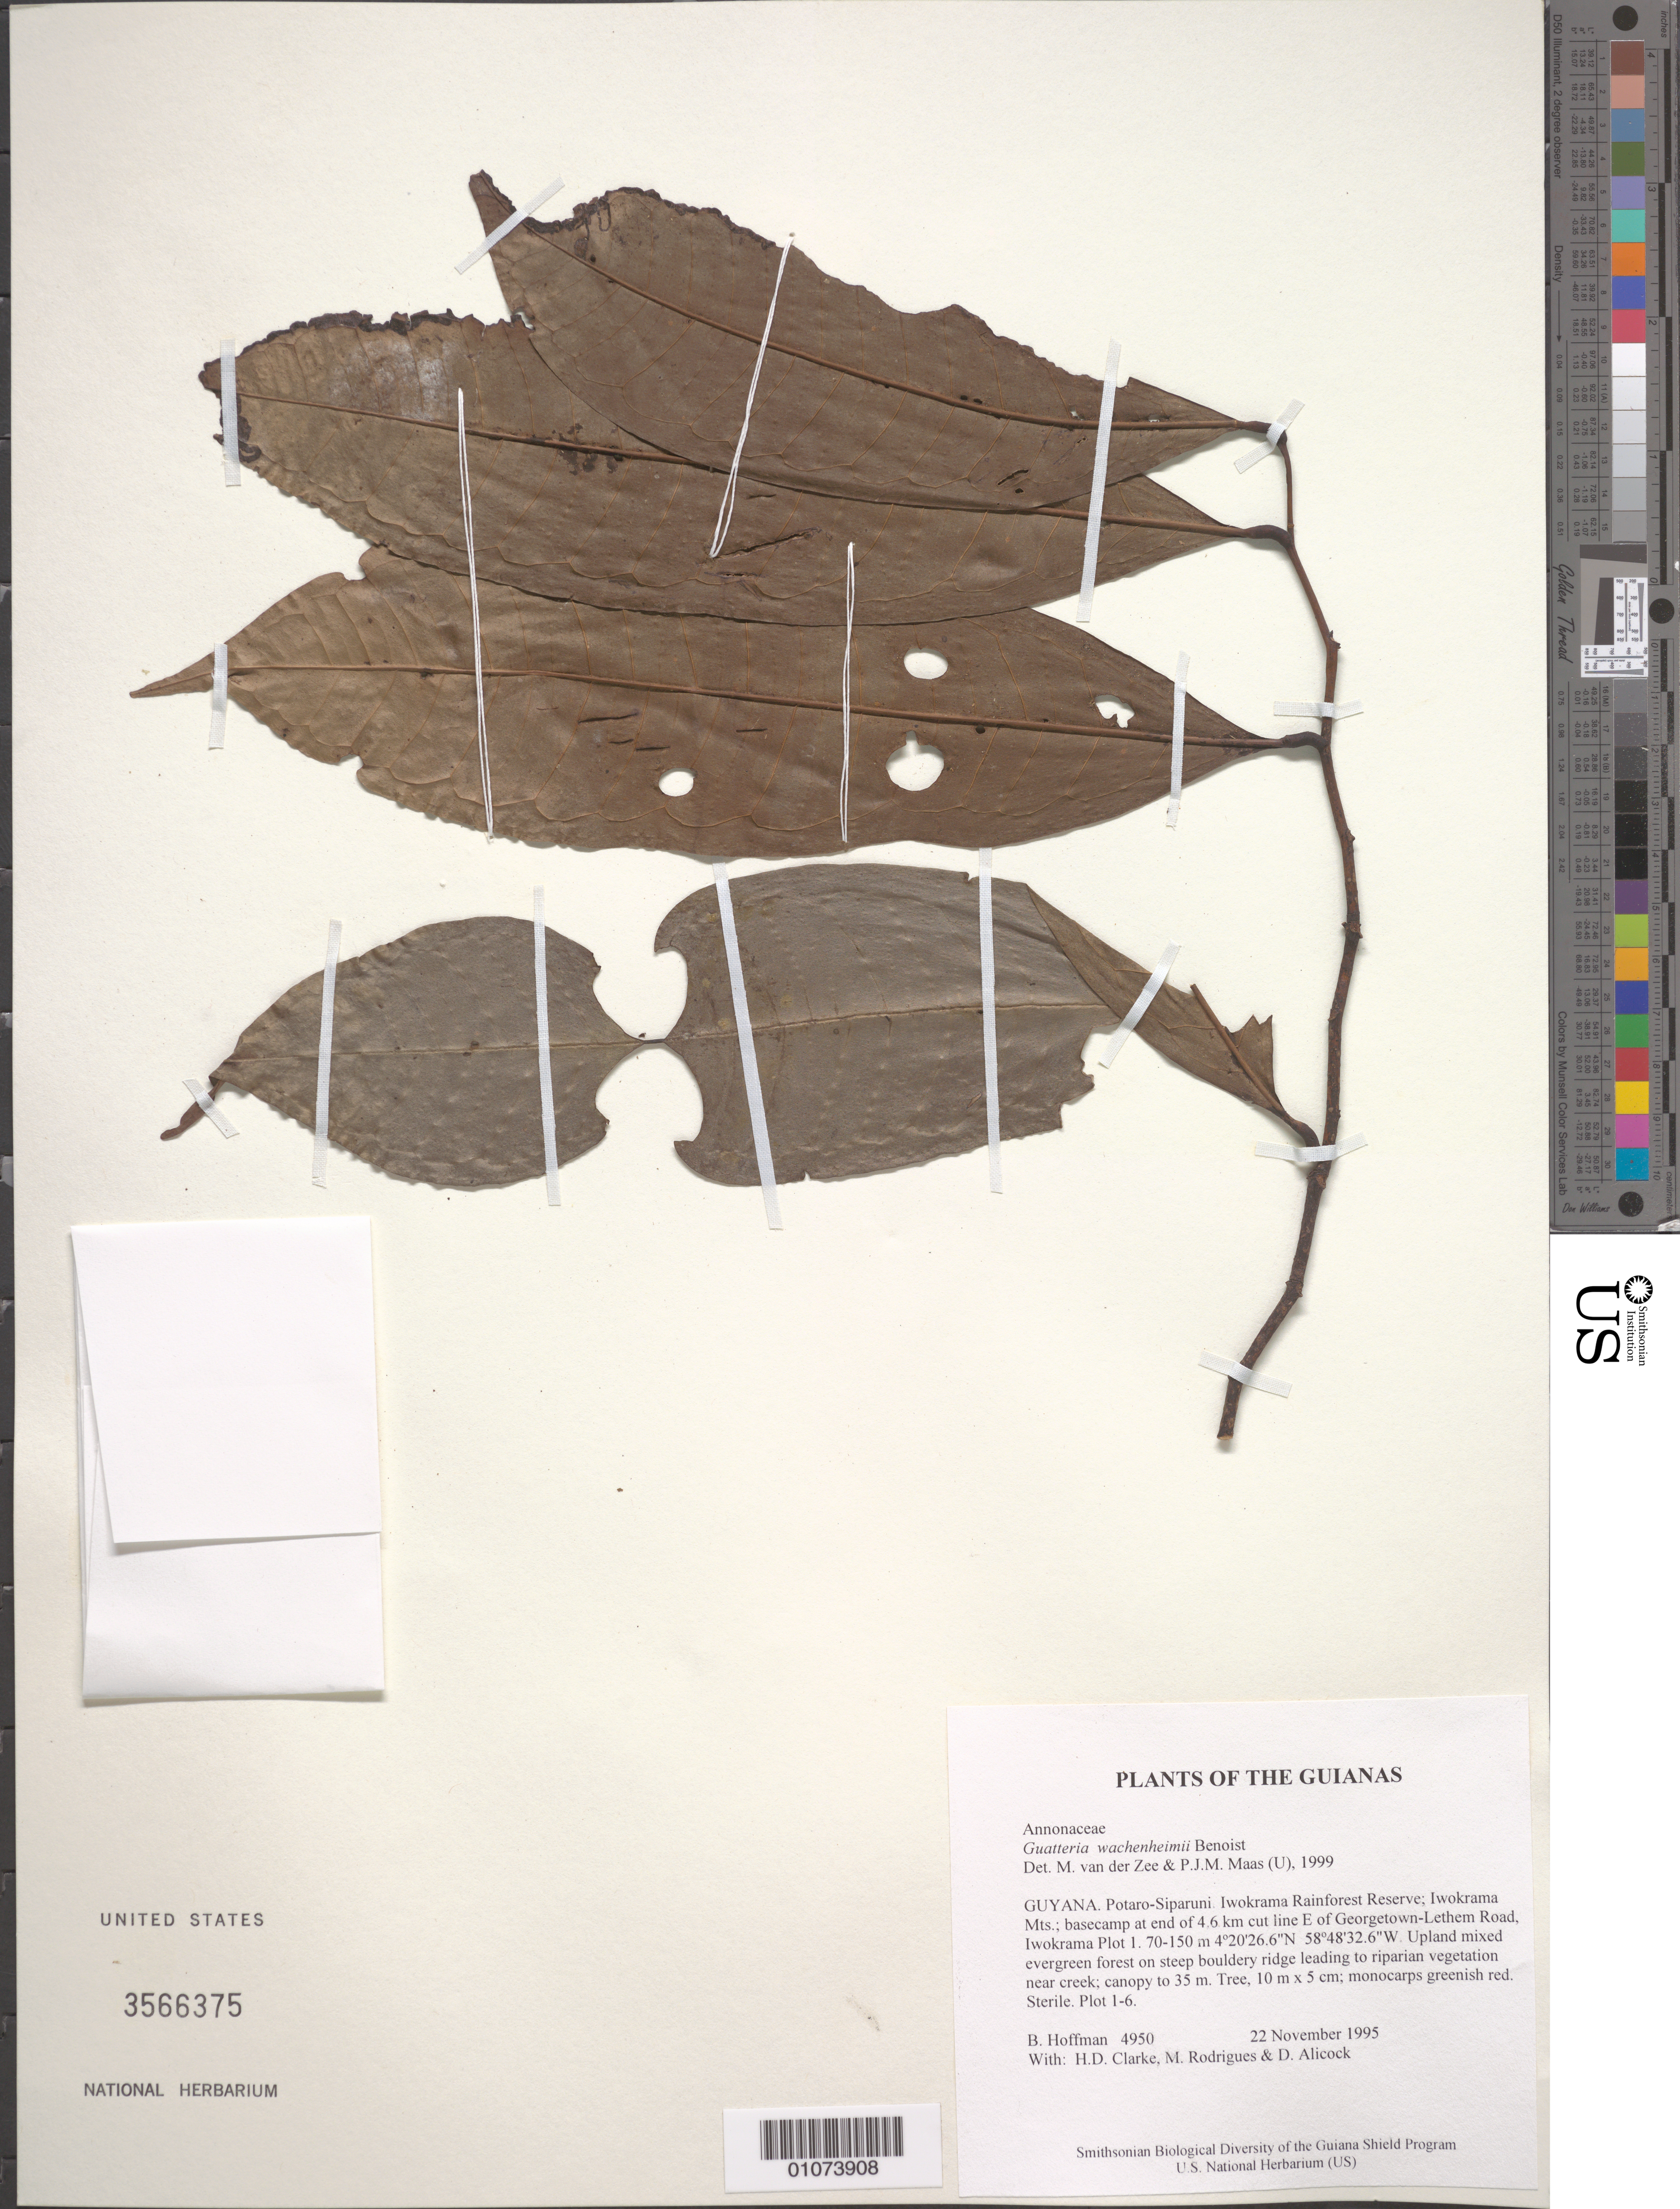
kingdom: Plantae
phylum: Tracheophyta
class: Magnoliopsida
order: Magnoliales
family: Annonaceae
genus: Guatteria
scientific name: Guatteria wachenheimii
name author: Benoist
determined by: van der Zee, M.; Maas, P. J.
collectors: B. Hoffman, H. D. Clarke, M. Rodrigues & D. Allicock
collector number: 4950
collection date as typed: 22 November 1995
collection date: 1995-11-22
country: Guyana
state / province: Potaro-Siparuni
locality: Iwokrama Rainforest Reserve; Iwokrama Mts.; basecamp at end of 4.6 km cut line E of Georgetown-Lethem Road, Iwokrama Plot 1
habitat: Upland mixed evergreen forest on steep bouldery ridge leading to riparian vegetation near creek; canopy to 35 m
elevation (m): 70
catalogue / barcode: US 3566375